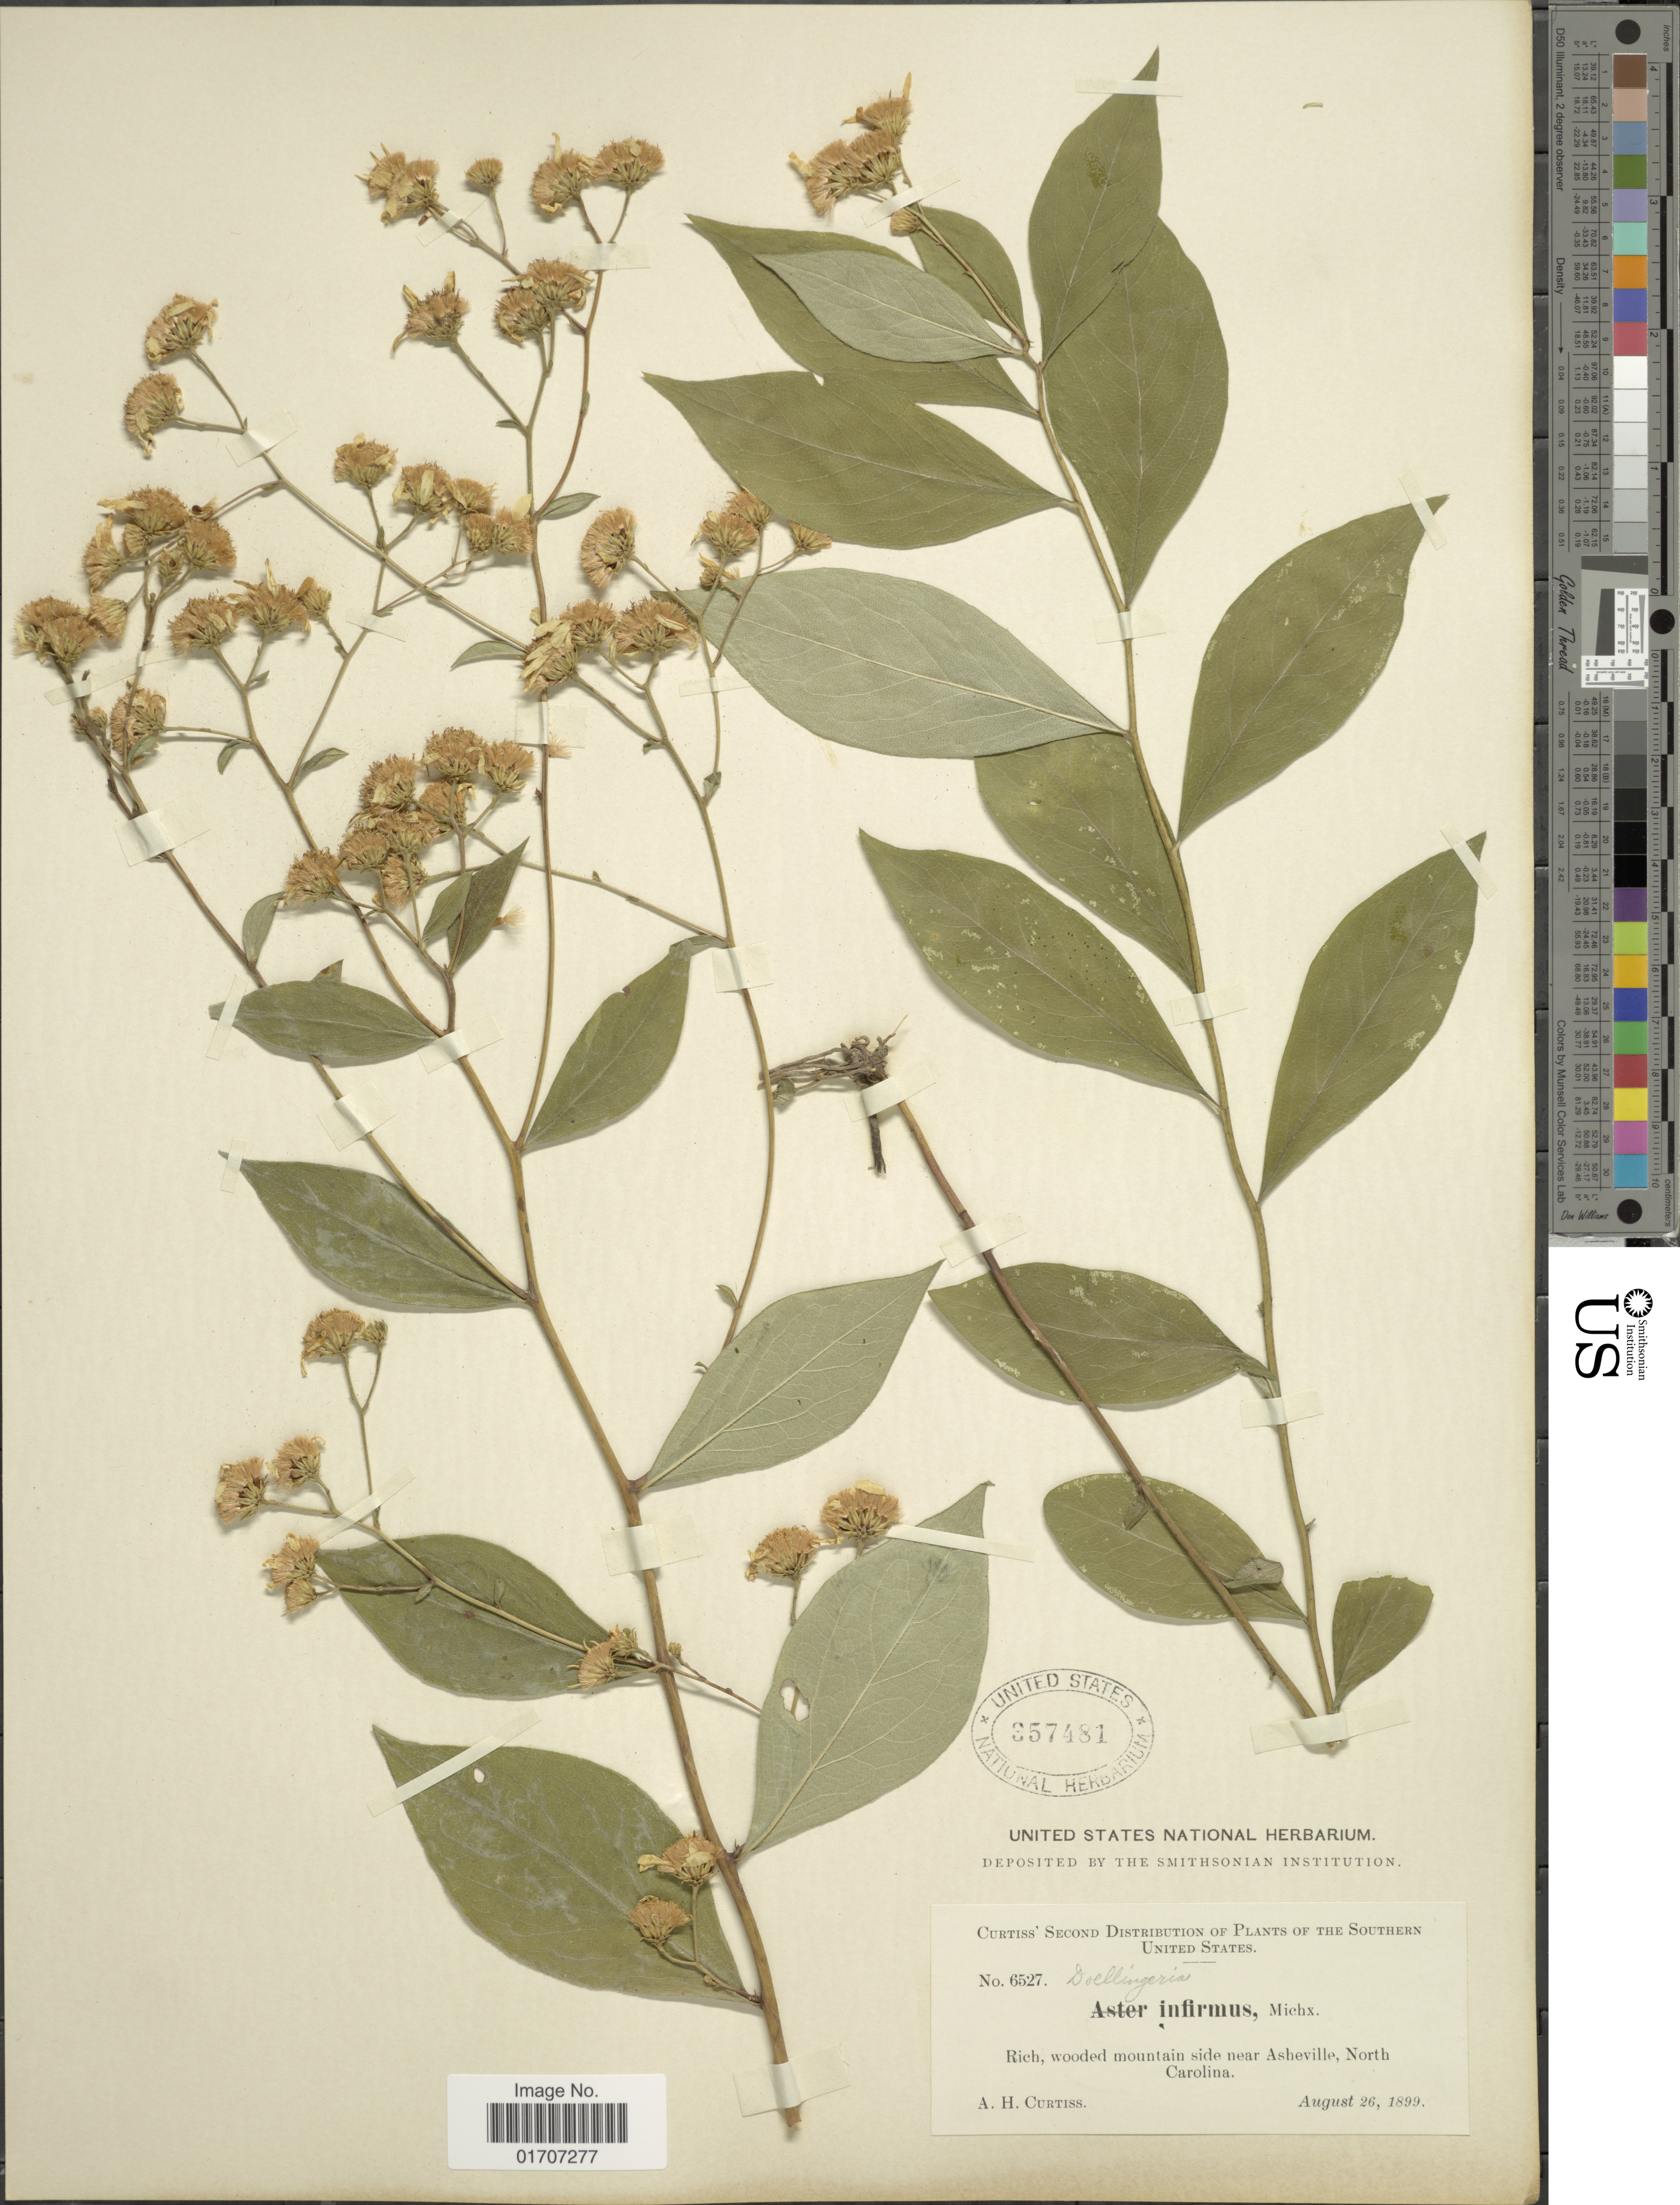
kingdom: Plantae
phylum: Tracheophyta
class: Magnoliopsida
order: Asterales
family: Asteraceae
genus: Doellingeria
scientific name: Doellingeria infirma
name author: (Michx.) Greene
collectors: A. H. Curtiss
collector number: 6527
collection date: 1899-08-26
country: United States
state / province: North Carolina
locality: Rich, wooded mountain side near Asheville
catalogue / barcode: US 357481